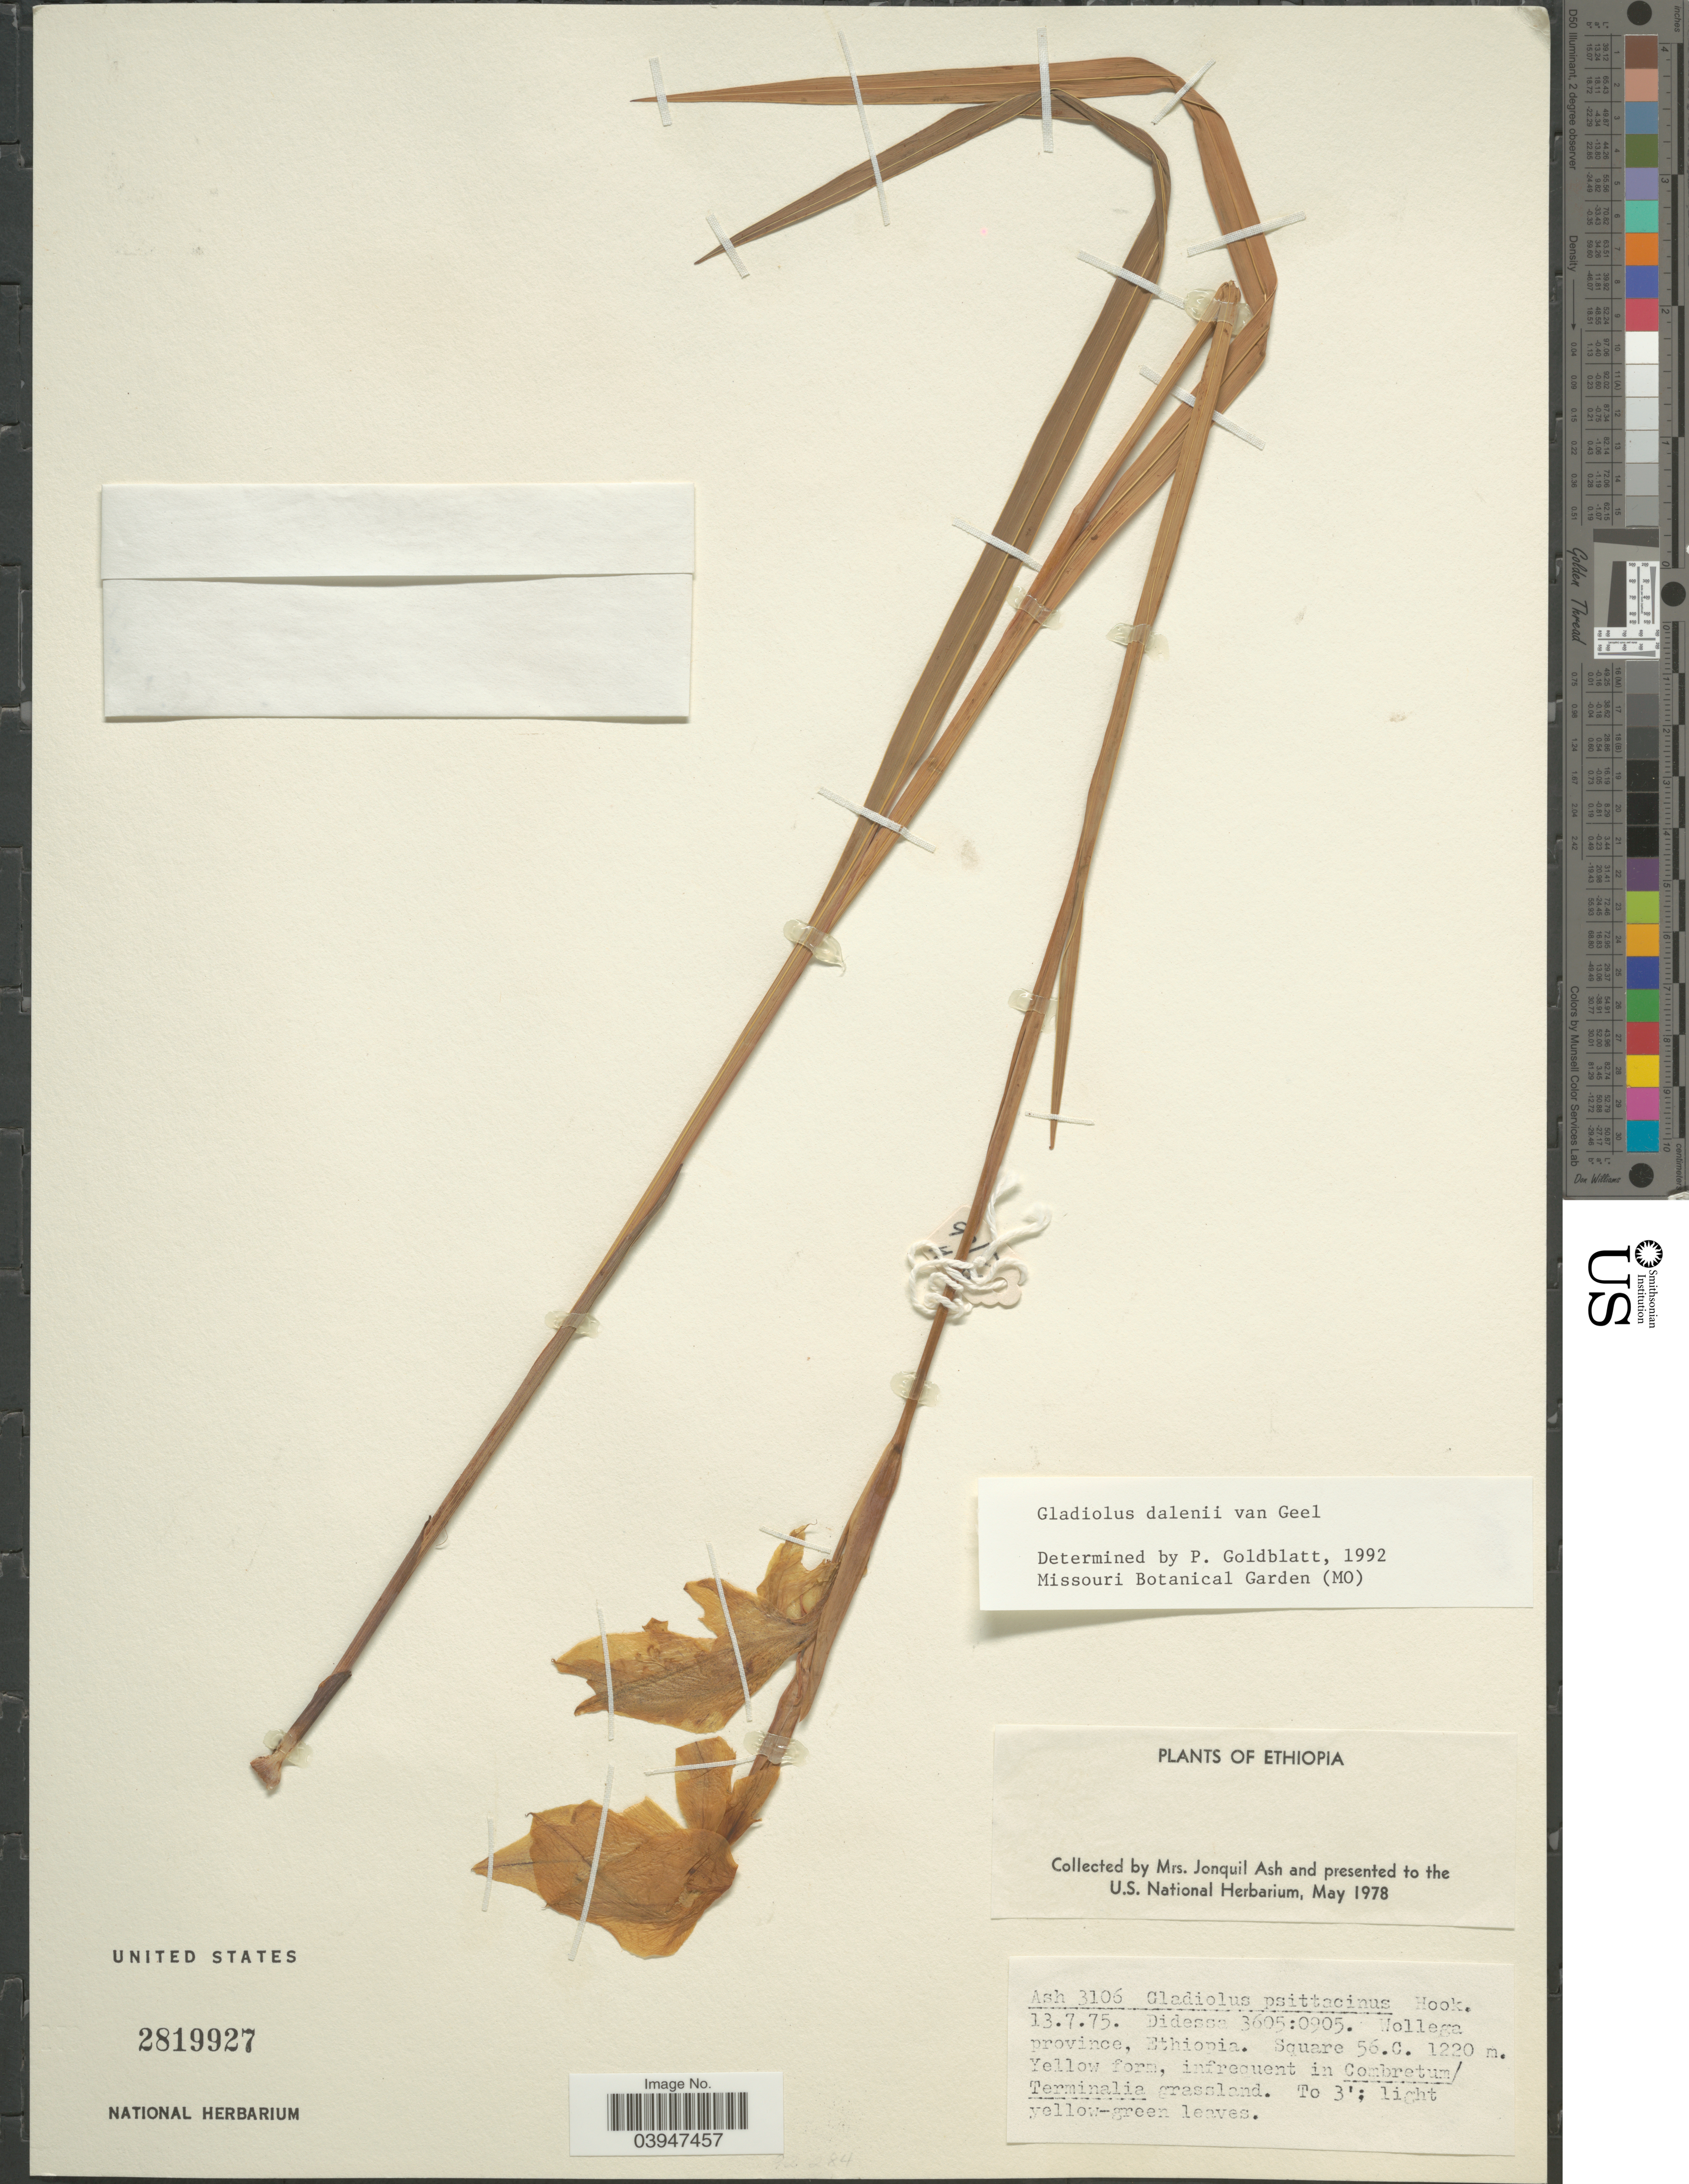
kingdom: Plantae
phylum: Tracheophyta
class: Liliopsida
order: Asparagales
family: Iridaceae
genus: Gladiolus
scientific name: Gladiolus dalenii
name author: Van Geel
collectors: J. Ash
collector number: Ash 3106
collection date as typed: Transcribed d/m/y: 13/7/75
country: Ethiopia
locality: Didessa 3605:0905. Wollega province. Square 56.C.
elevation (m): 1220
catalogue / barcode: US 2819927